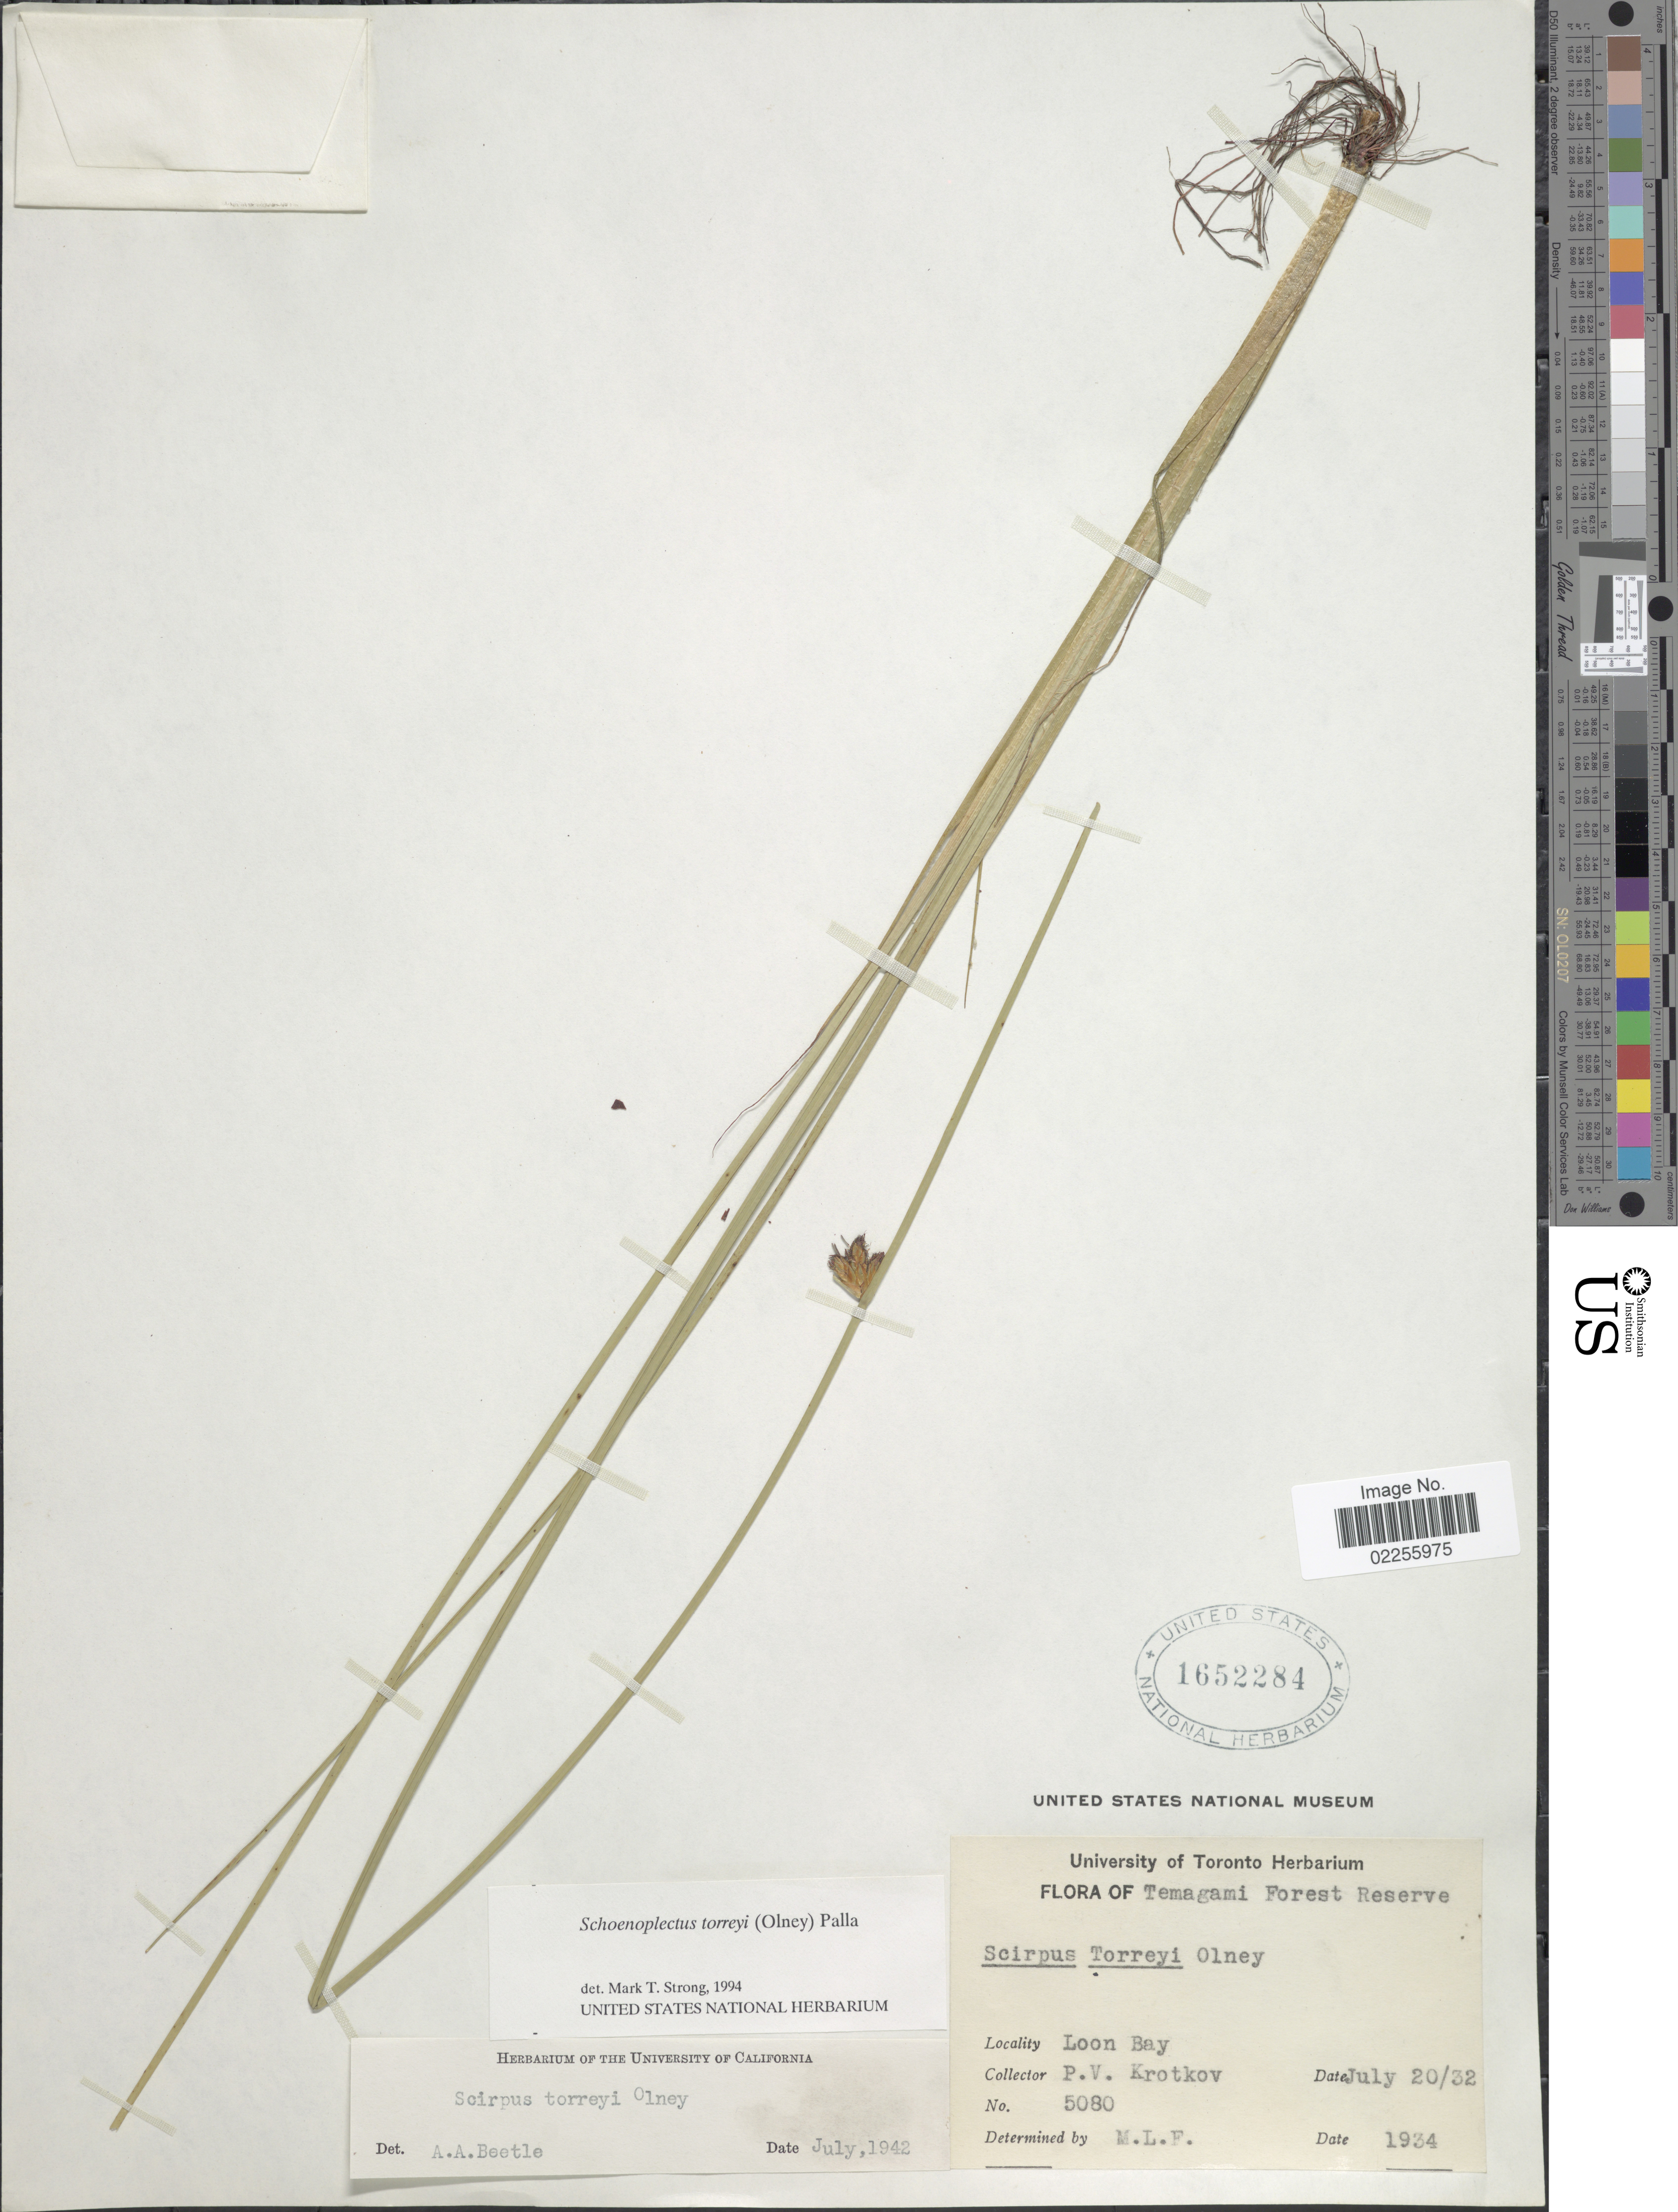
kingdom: Plantae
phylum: Tracheophyta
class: Liliopsida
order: Poales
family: Cyperaceae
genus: Schoenoplectus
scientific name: Schoenoplectus torreyi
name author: (Olney) Palla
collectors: P. V. Krotkov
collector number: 5080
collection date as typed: Transcribed d/m/y: 20/7/32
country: Canada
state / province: Ontario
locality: Temagami Forest Reserve, Loon Bay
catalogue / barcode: US 1652284